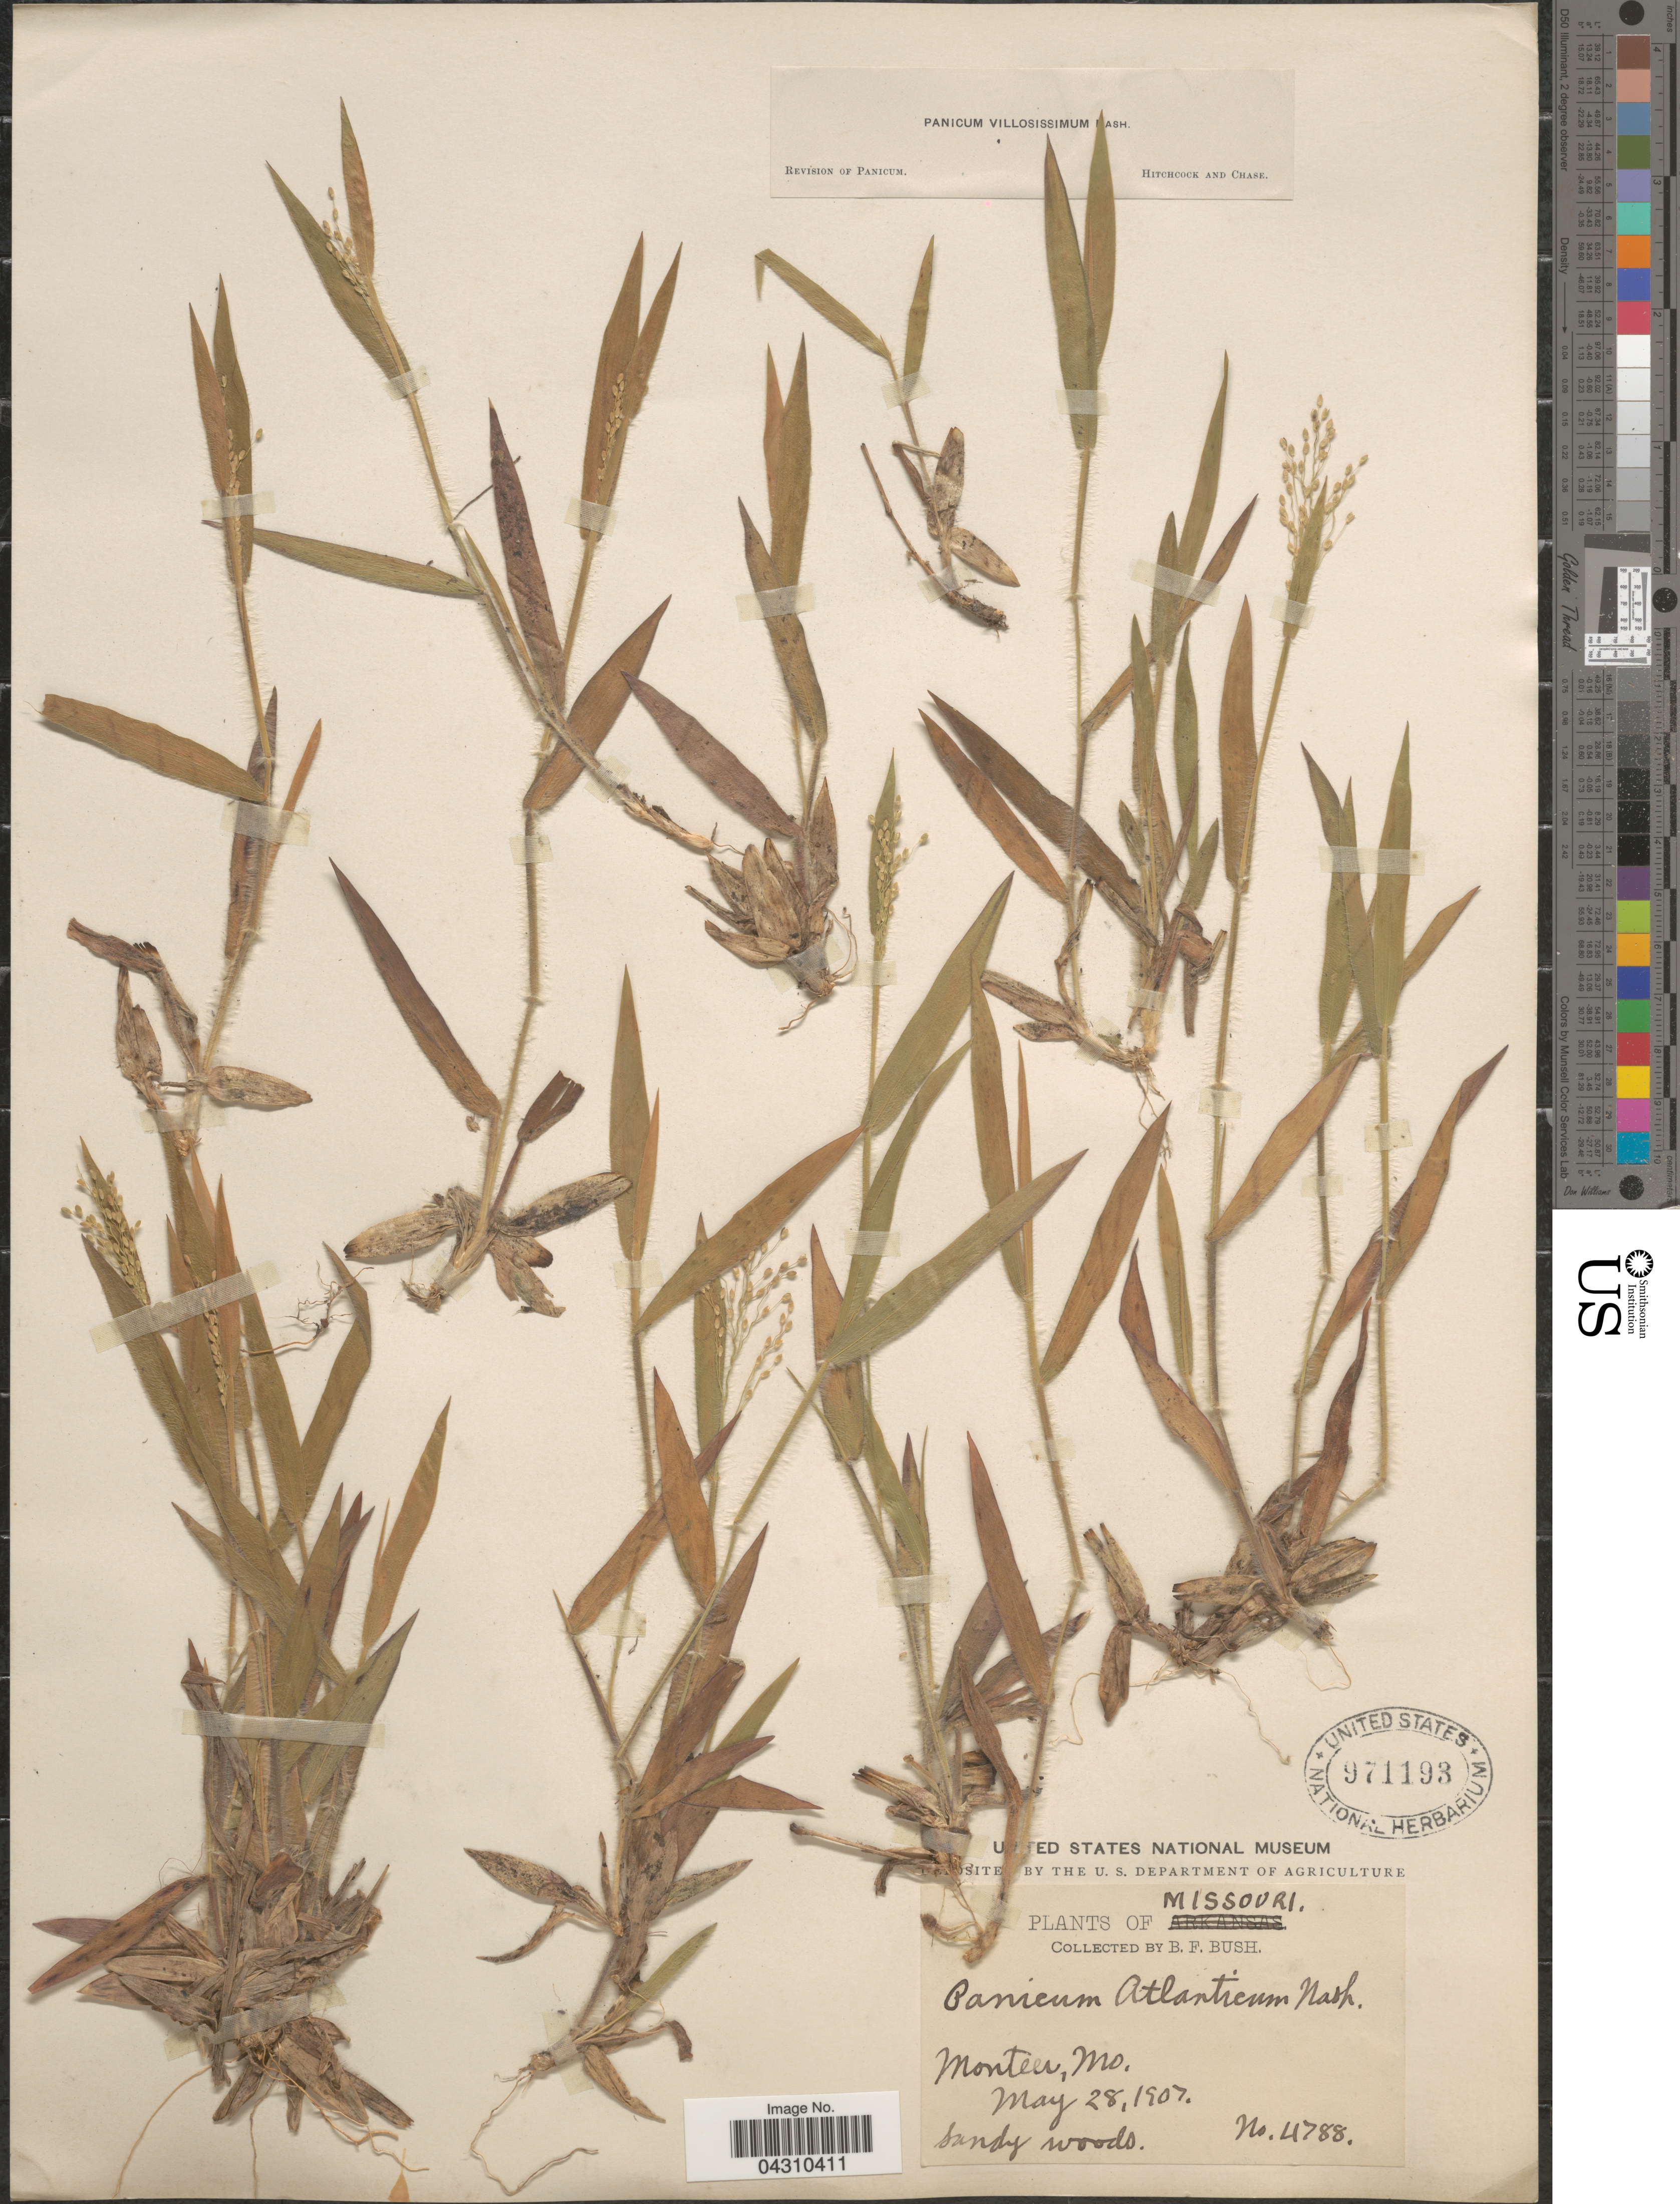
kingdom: Plantae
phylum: Tracheophyta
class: Liliopsida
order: Poales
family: Poaceae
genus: Dichanthelium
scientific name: Dichanthelium acuminatum var. acuminatum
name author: (Sw.) Gould & C.A. Clark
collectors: B. F. Bush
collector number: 4788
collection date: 1907-05-28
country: United States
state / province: Missouri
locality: Monteer.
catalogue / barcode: US 971193